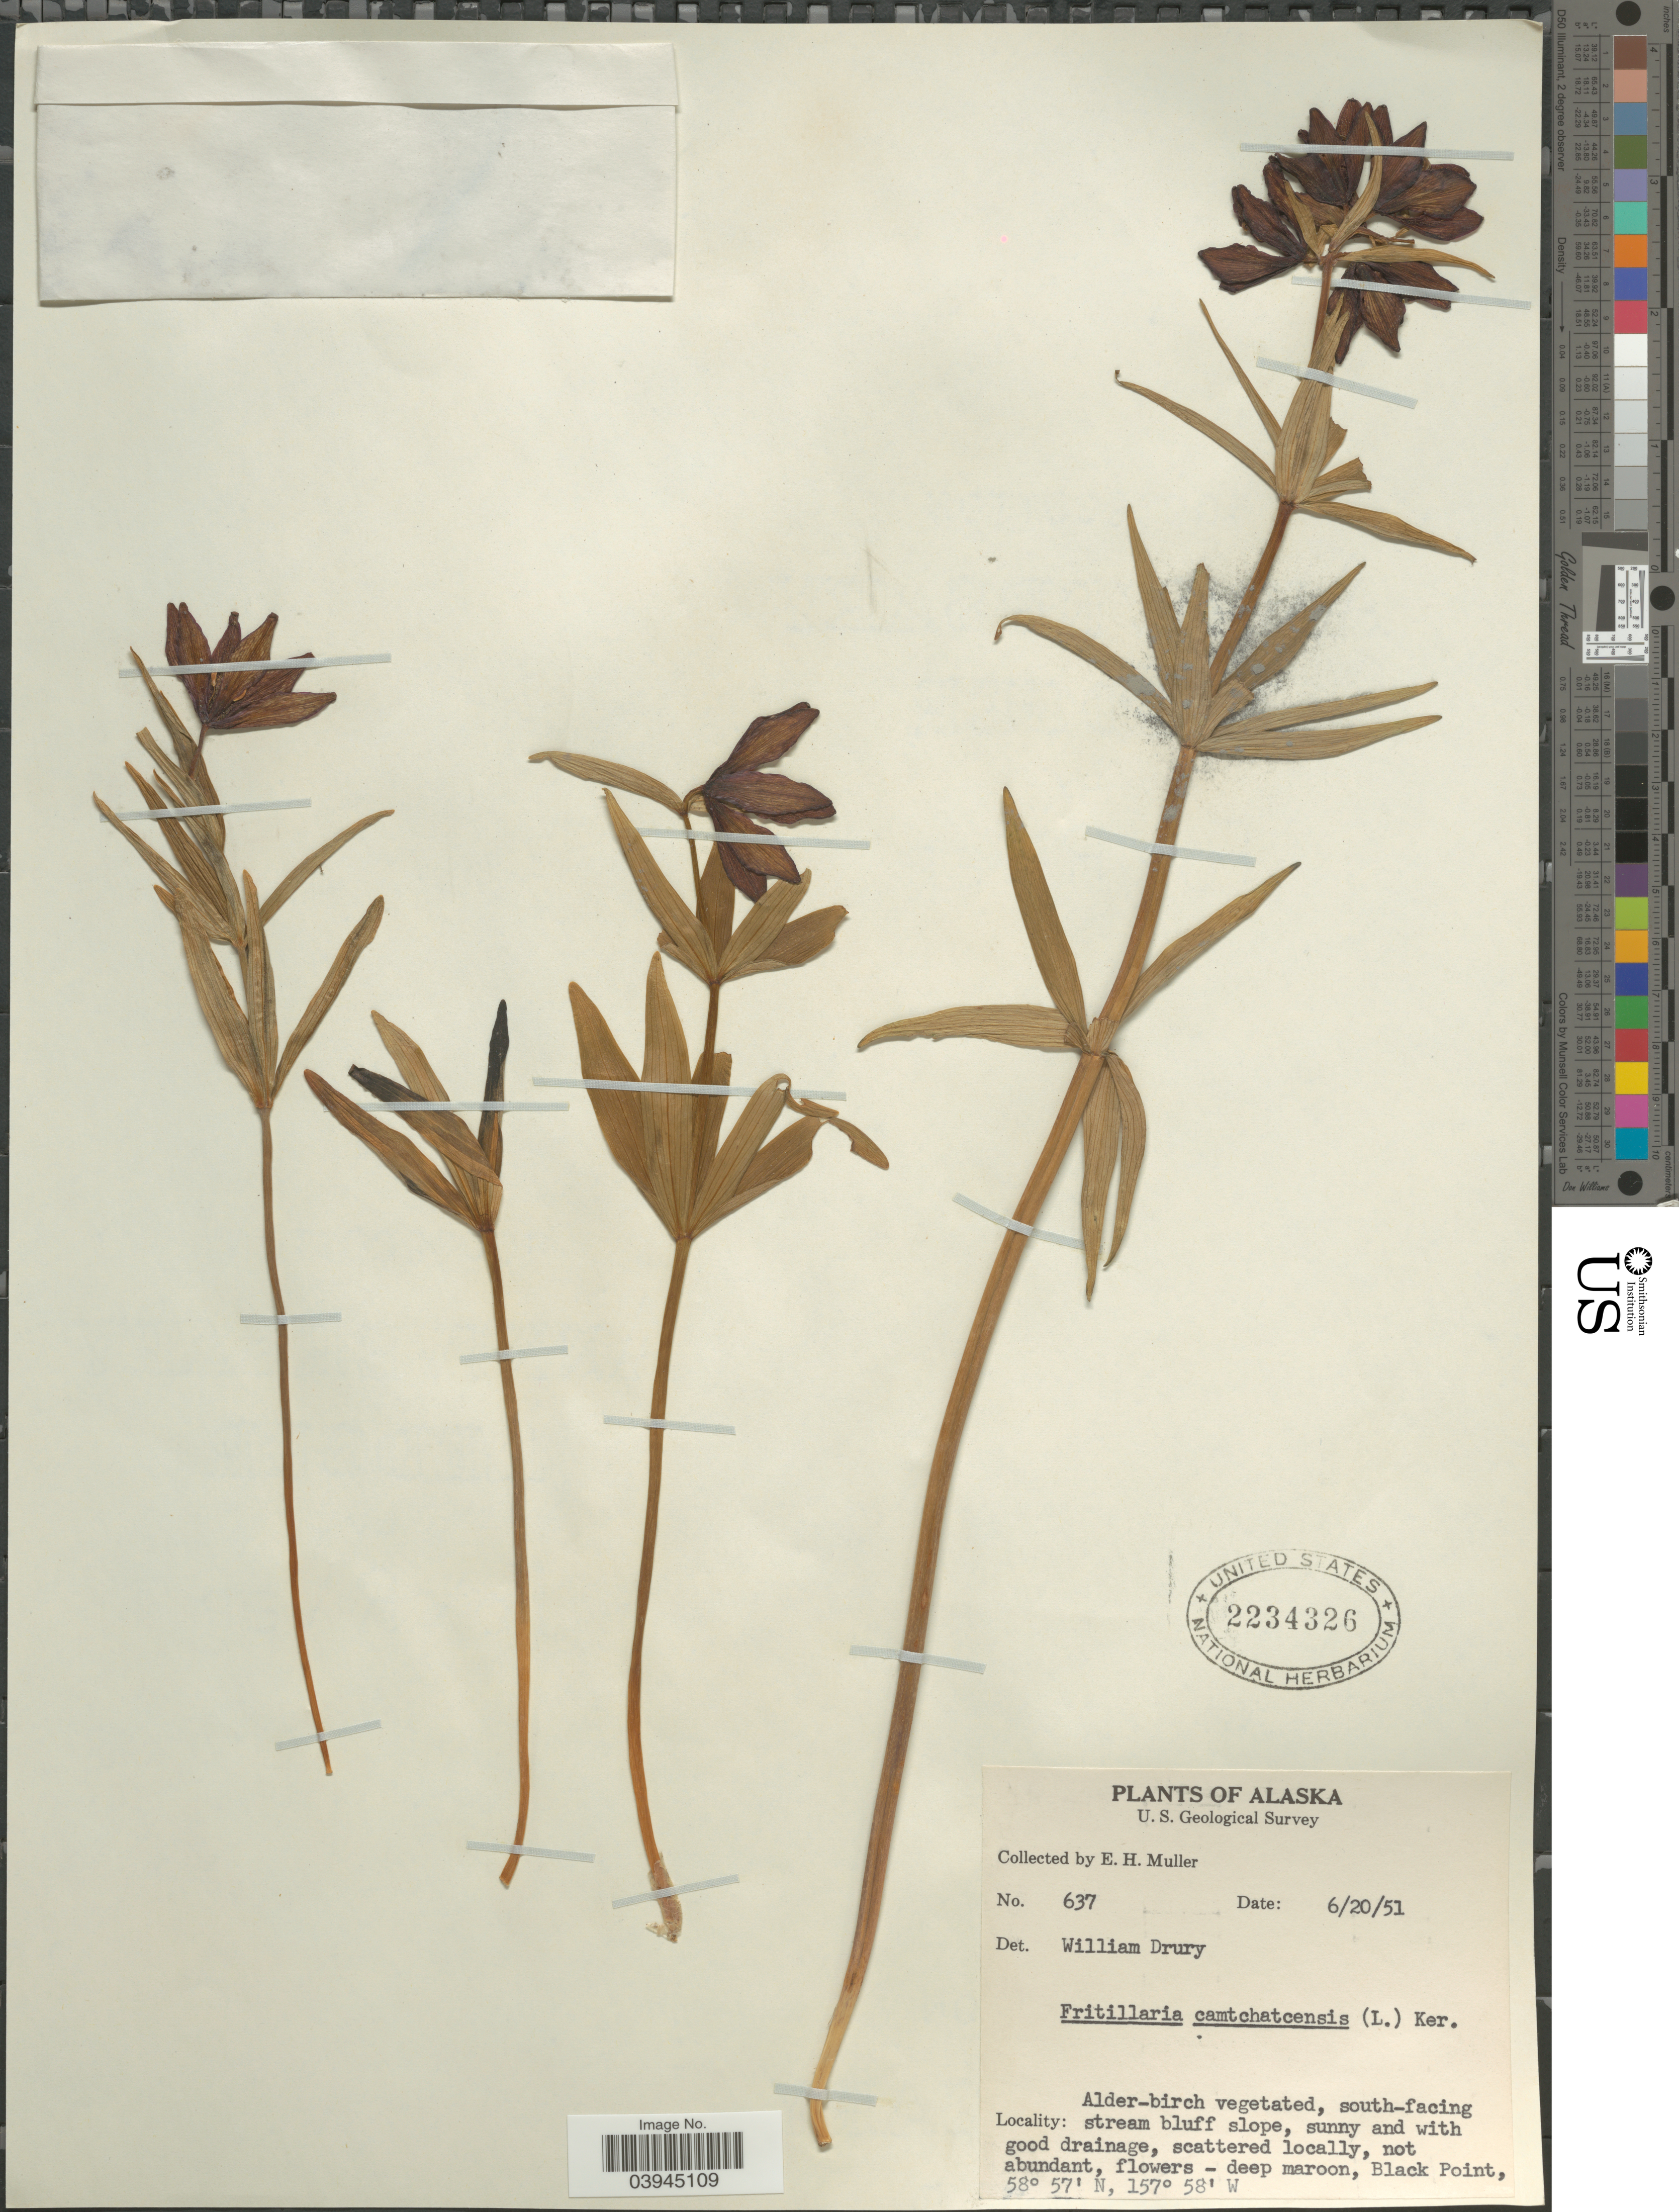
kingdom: Plantae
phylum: Tracheophyta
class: Liliopsida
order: Liliales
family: Liliaceae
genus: Fritillaria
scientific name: Fritillaria camschatcensis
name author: (L.) Ker Gawl.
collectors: E. H. Muller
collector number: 637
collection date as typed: Transcribed d/m/y: 20/6/51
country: United States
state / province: Alaska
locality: South-facing stream bluff slopes, sunny and with good drainage. Black Point.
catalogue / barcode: US 2234326